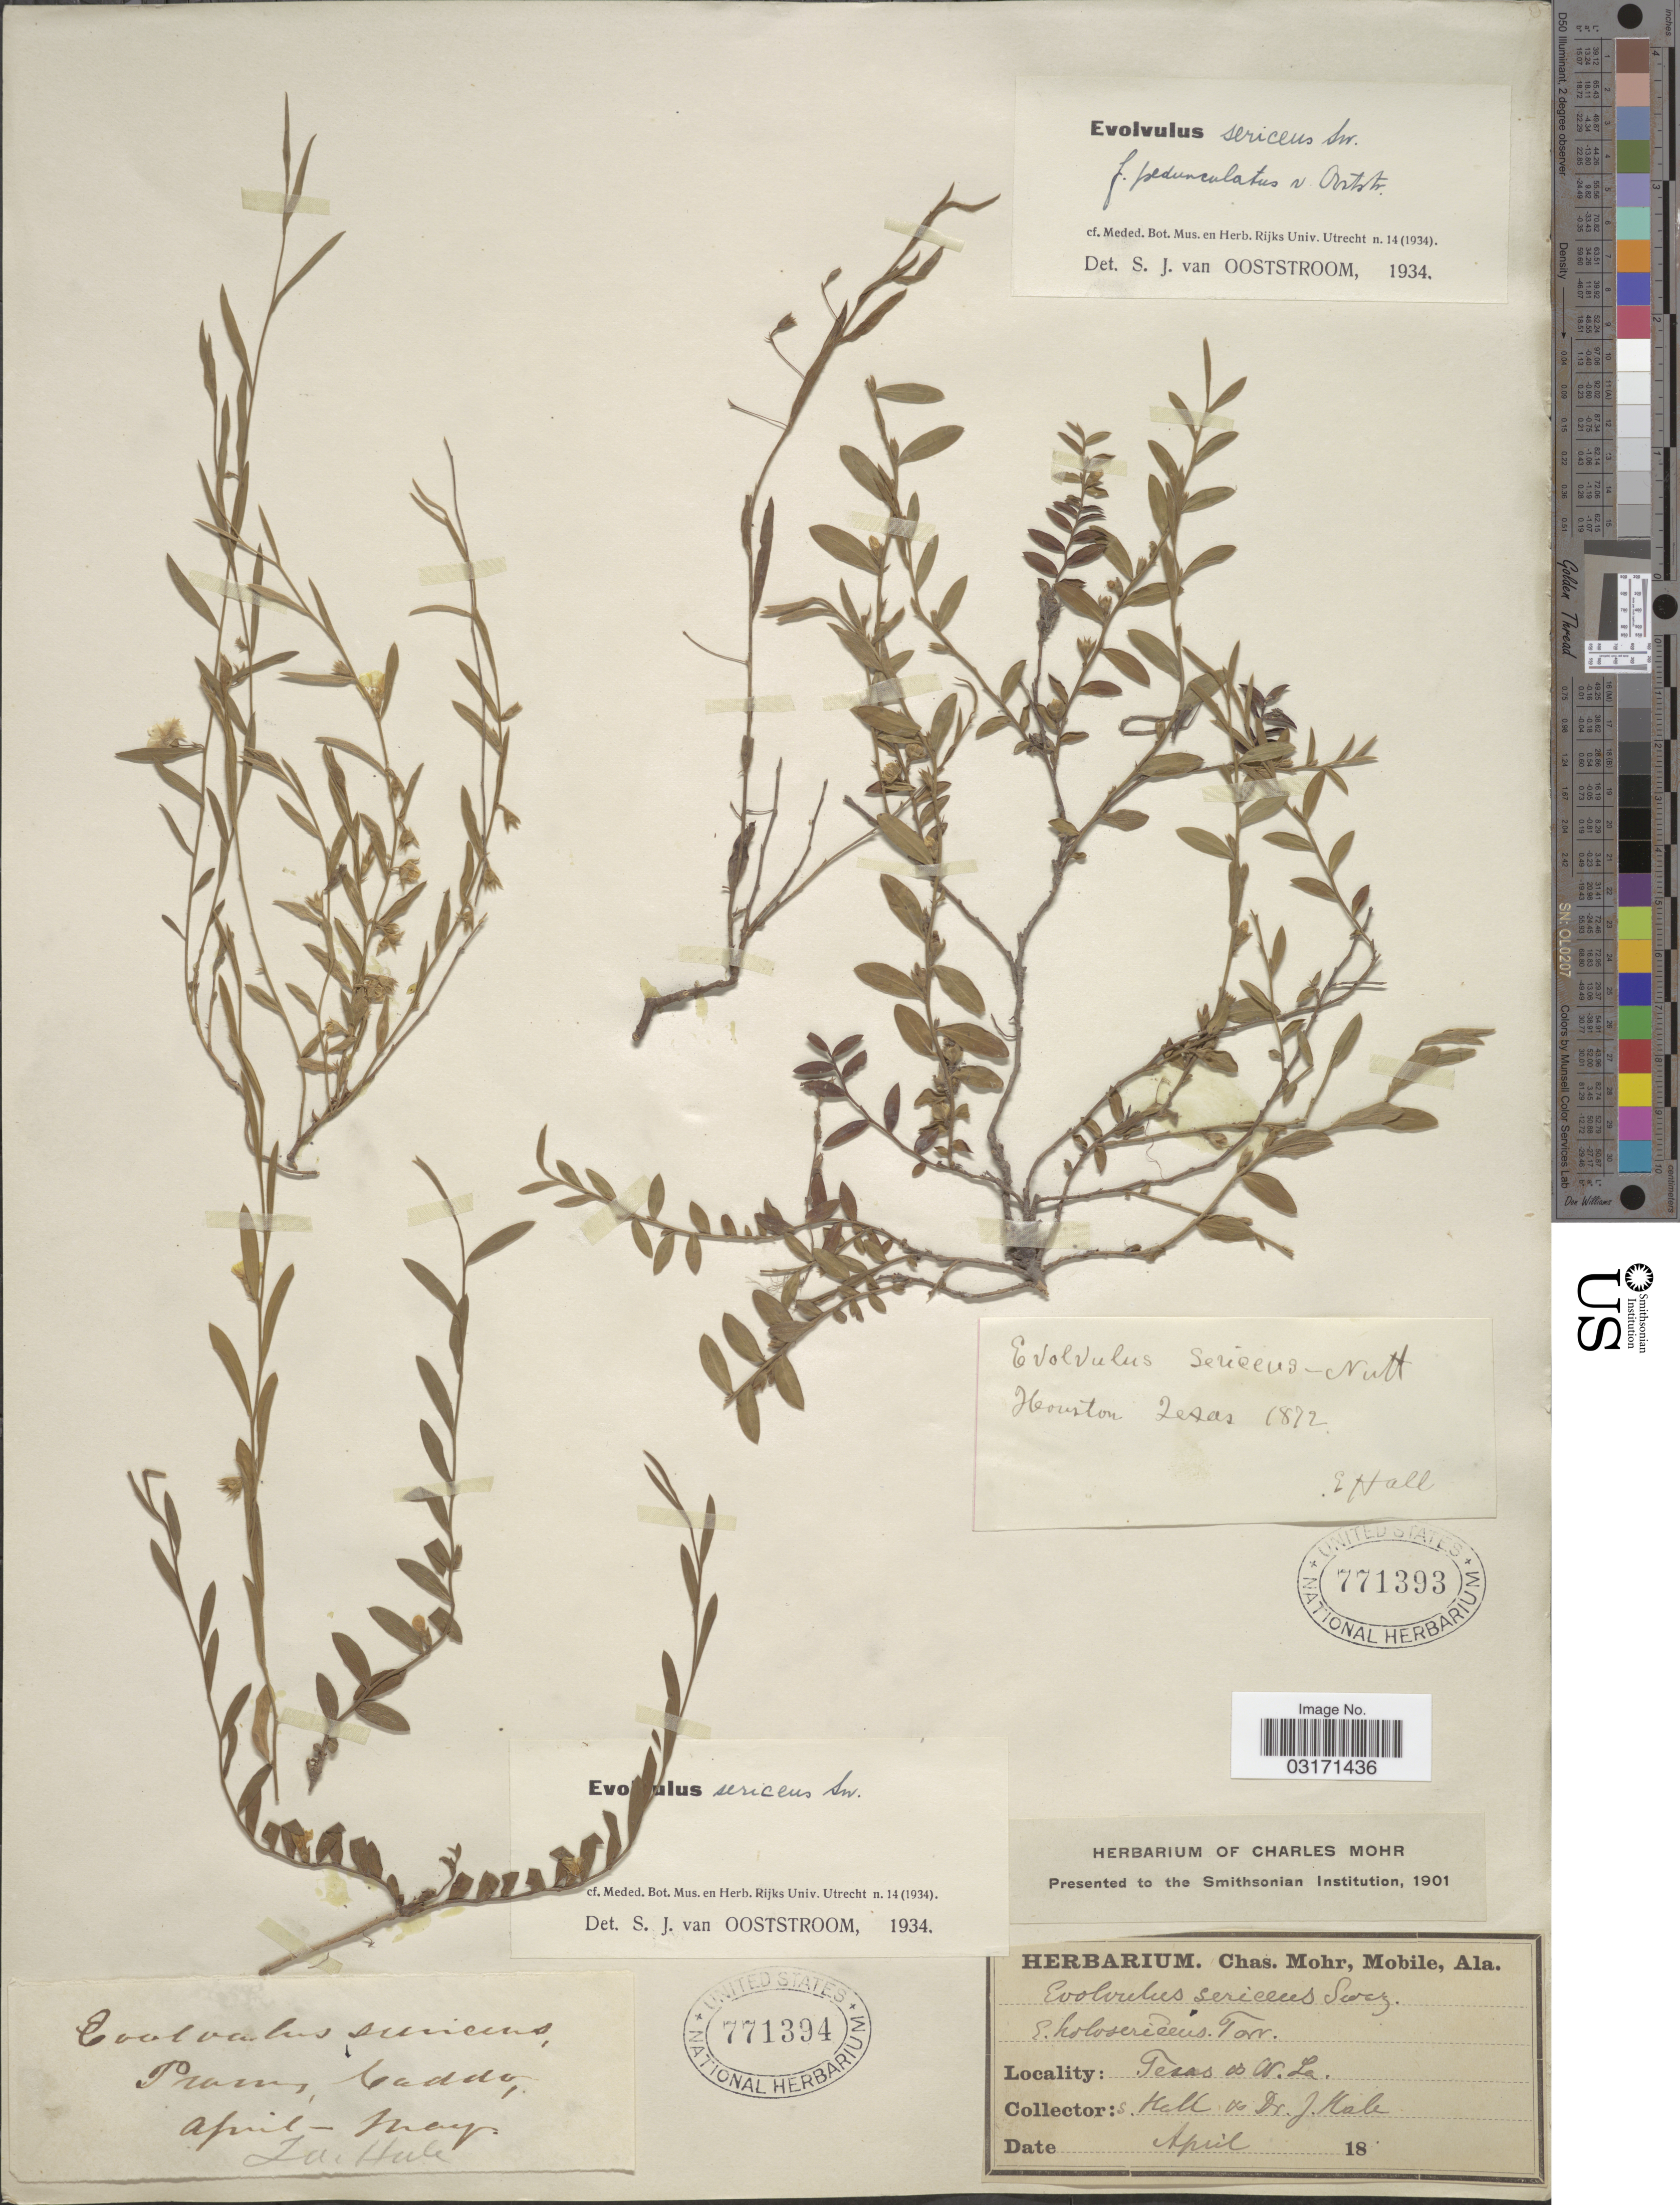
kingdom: Plantae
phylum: Tracheophyta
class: Magnoliopsida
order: Solanales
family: Convolvulaceae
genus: Evolvulus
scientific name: Evolvulus sericeus f. pedunculatus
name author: Ooststr.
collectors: E. Hall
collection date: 1872-04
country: United States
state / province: Texas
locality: Houston, Texas.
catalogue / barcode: US 771393-2